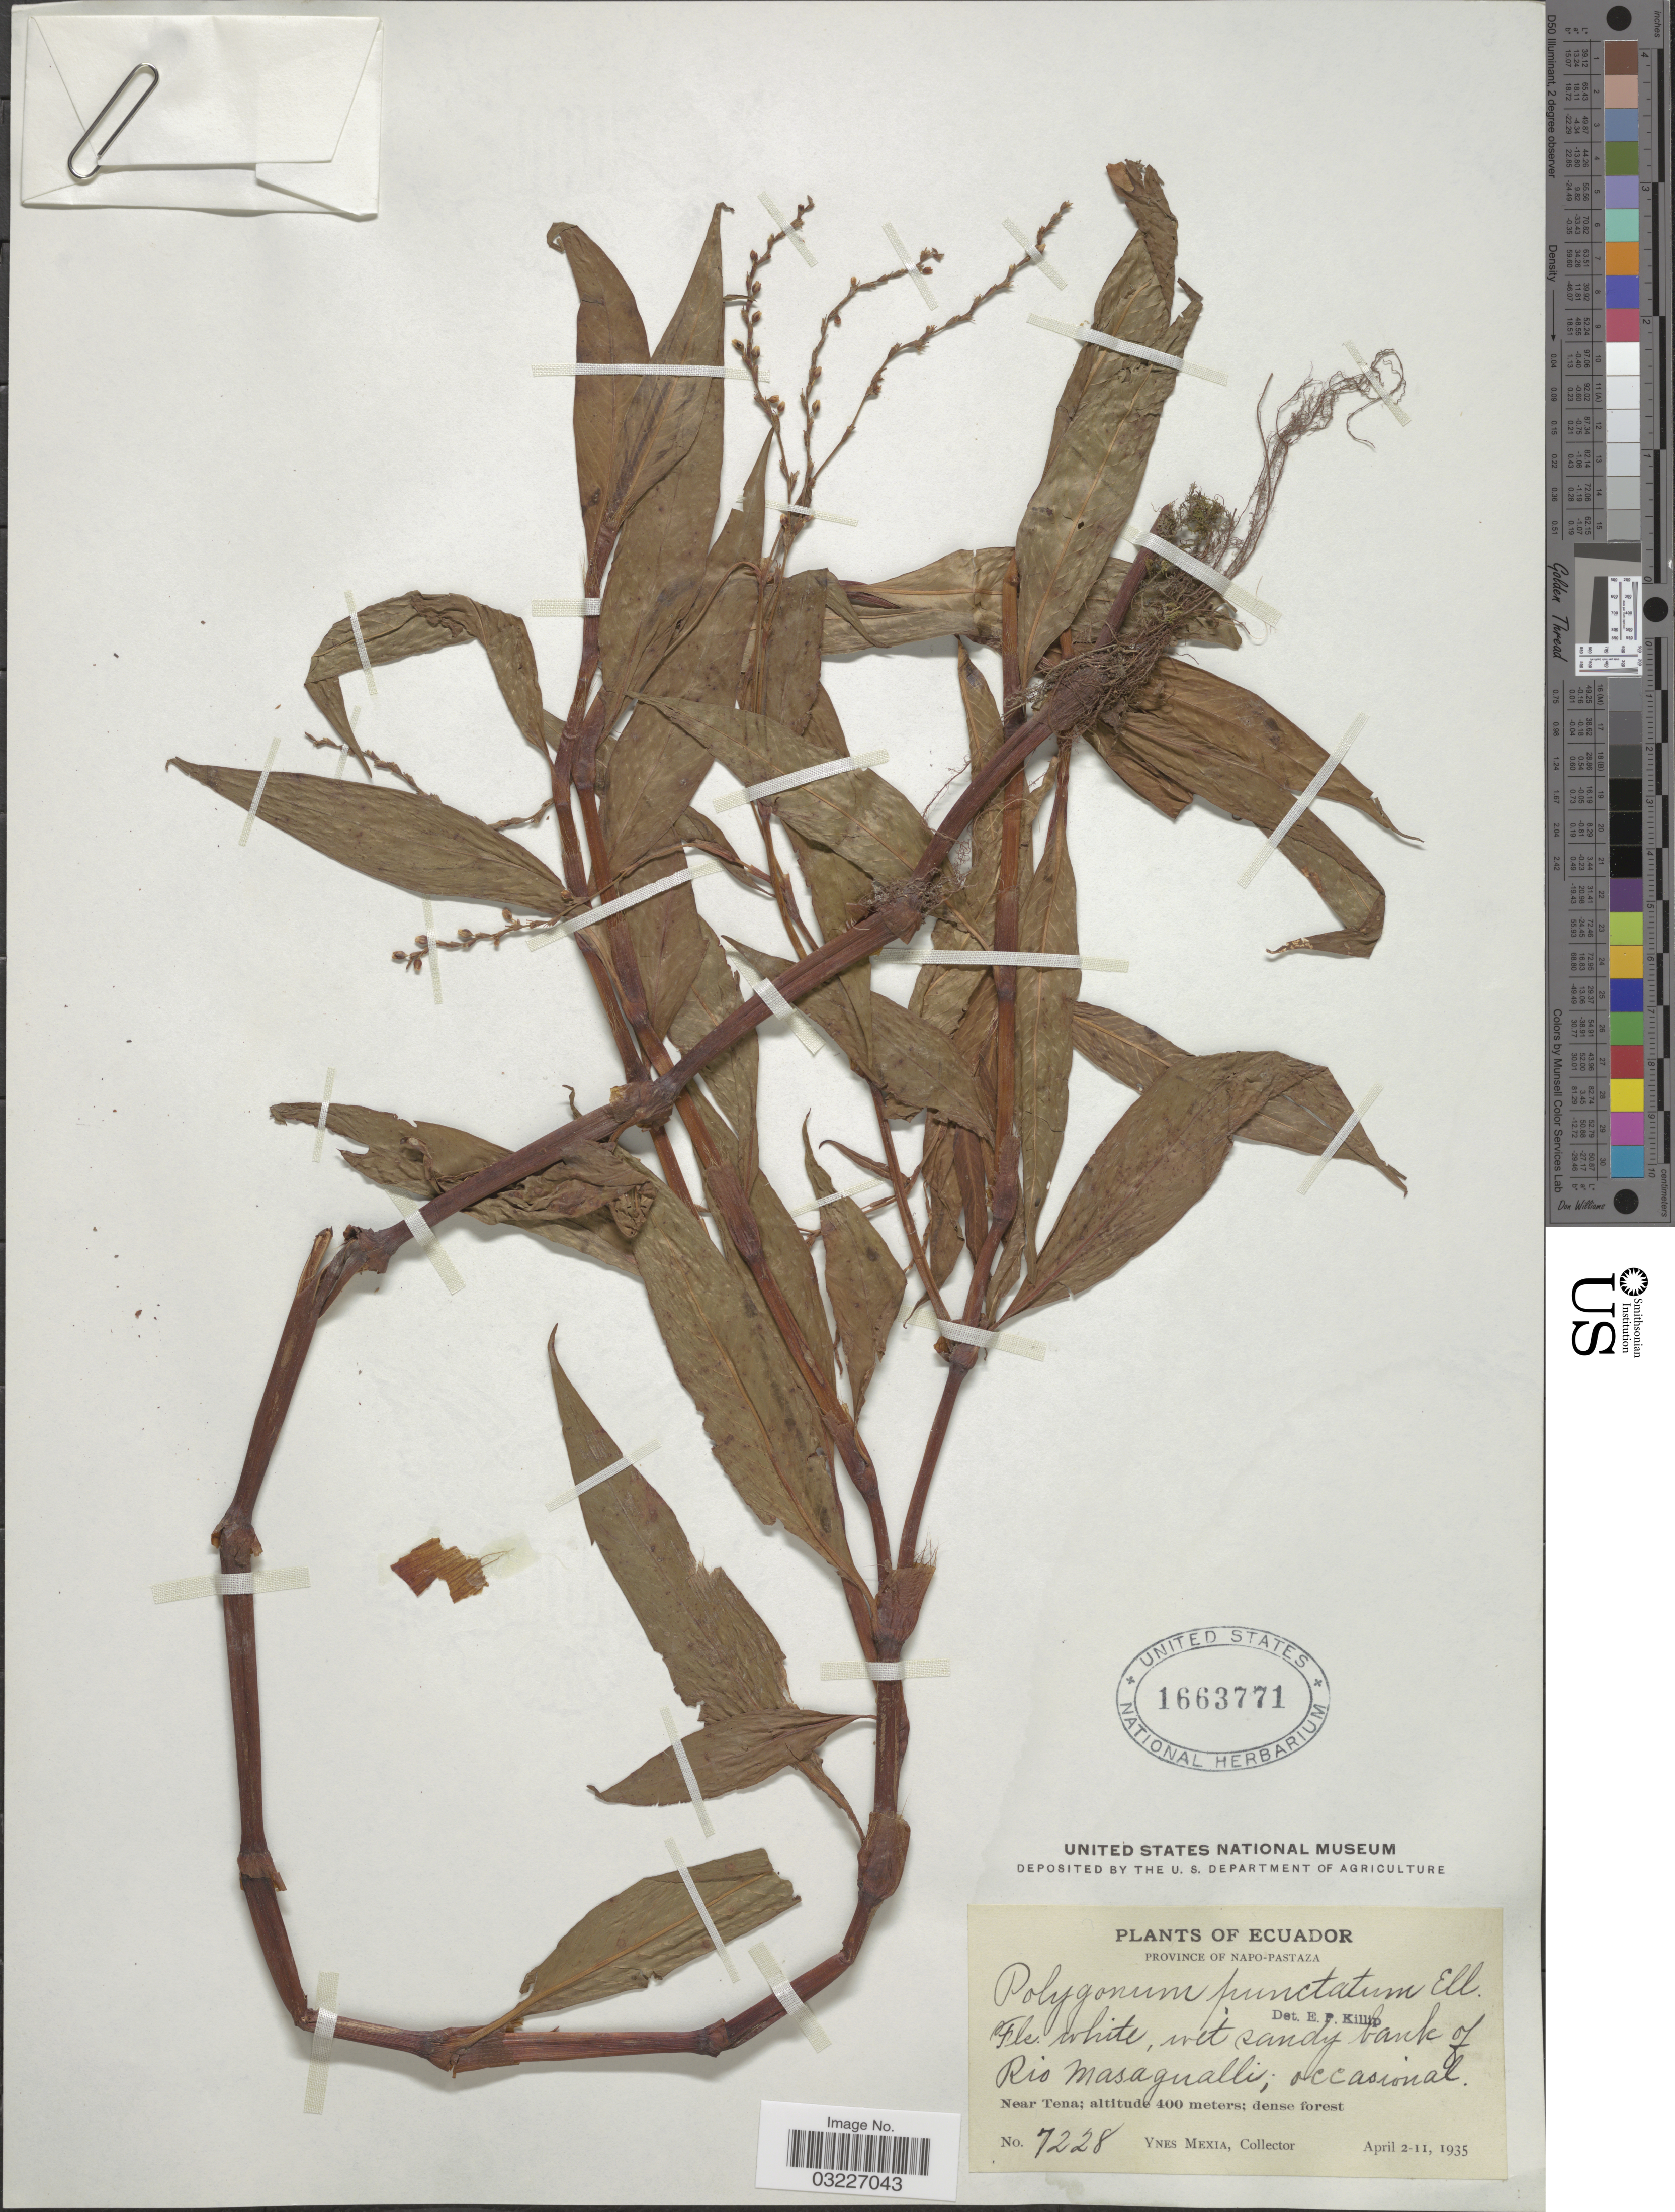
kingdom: Plantae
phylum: Tracheophyta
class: Magnoliopsida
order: Caryophyllales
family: Polygonaceae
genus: Polygonum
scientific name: Polygonum opelousanum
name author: Riddell ex Small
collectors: Y. Mexia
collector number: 7228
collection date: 1935-04-02/1935-04-11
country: Ecuador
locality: Province of Napo-Pastaza. Bank of Rio Masagualli. Near Tena.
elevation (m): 400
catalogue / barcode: US 1663771